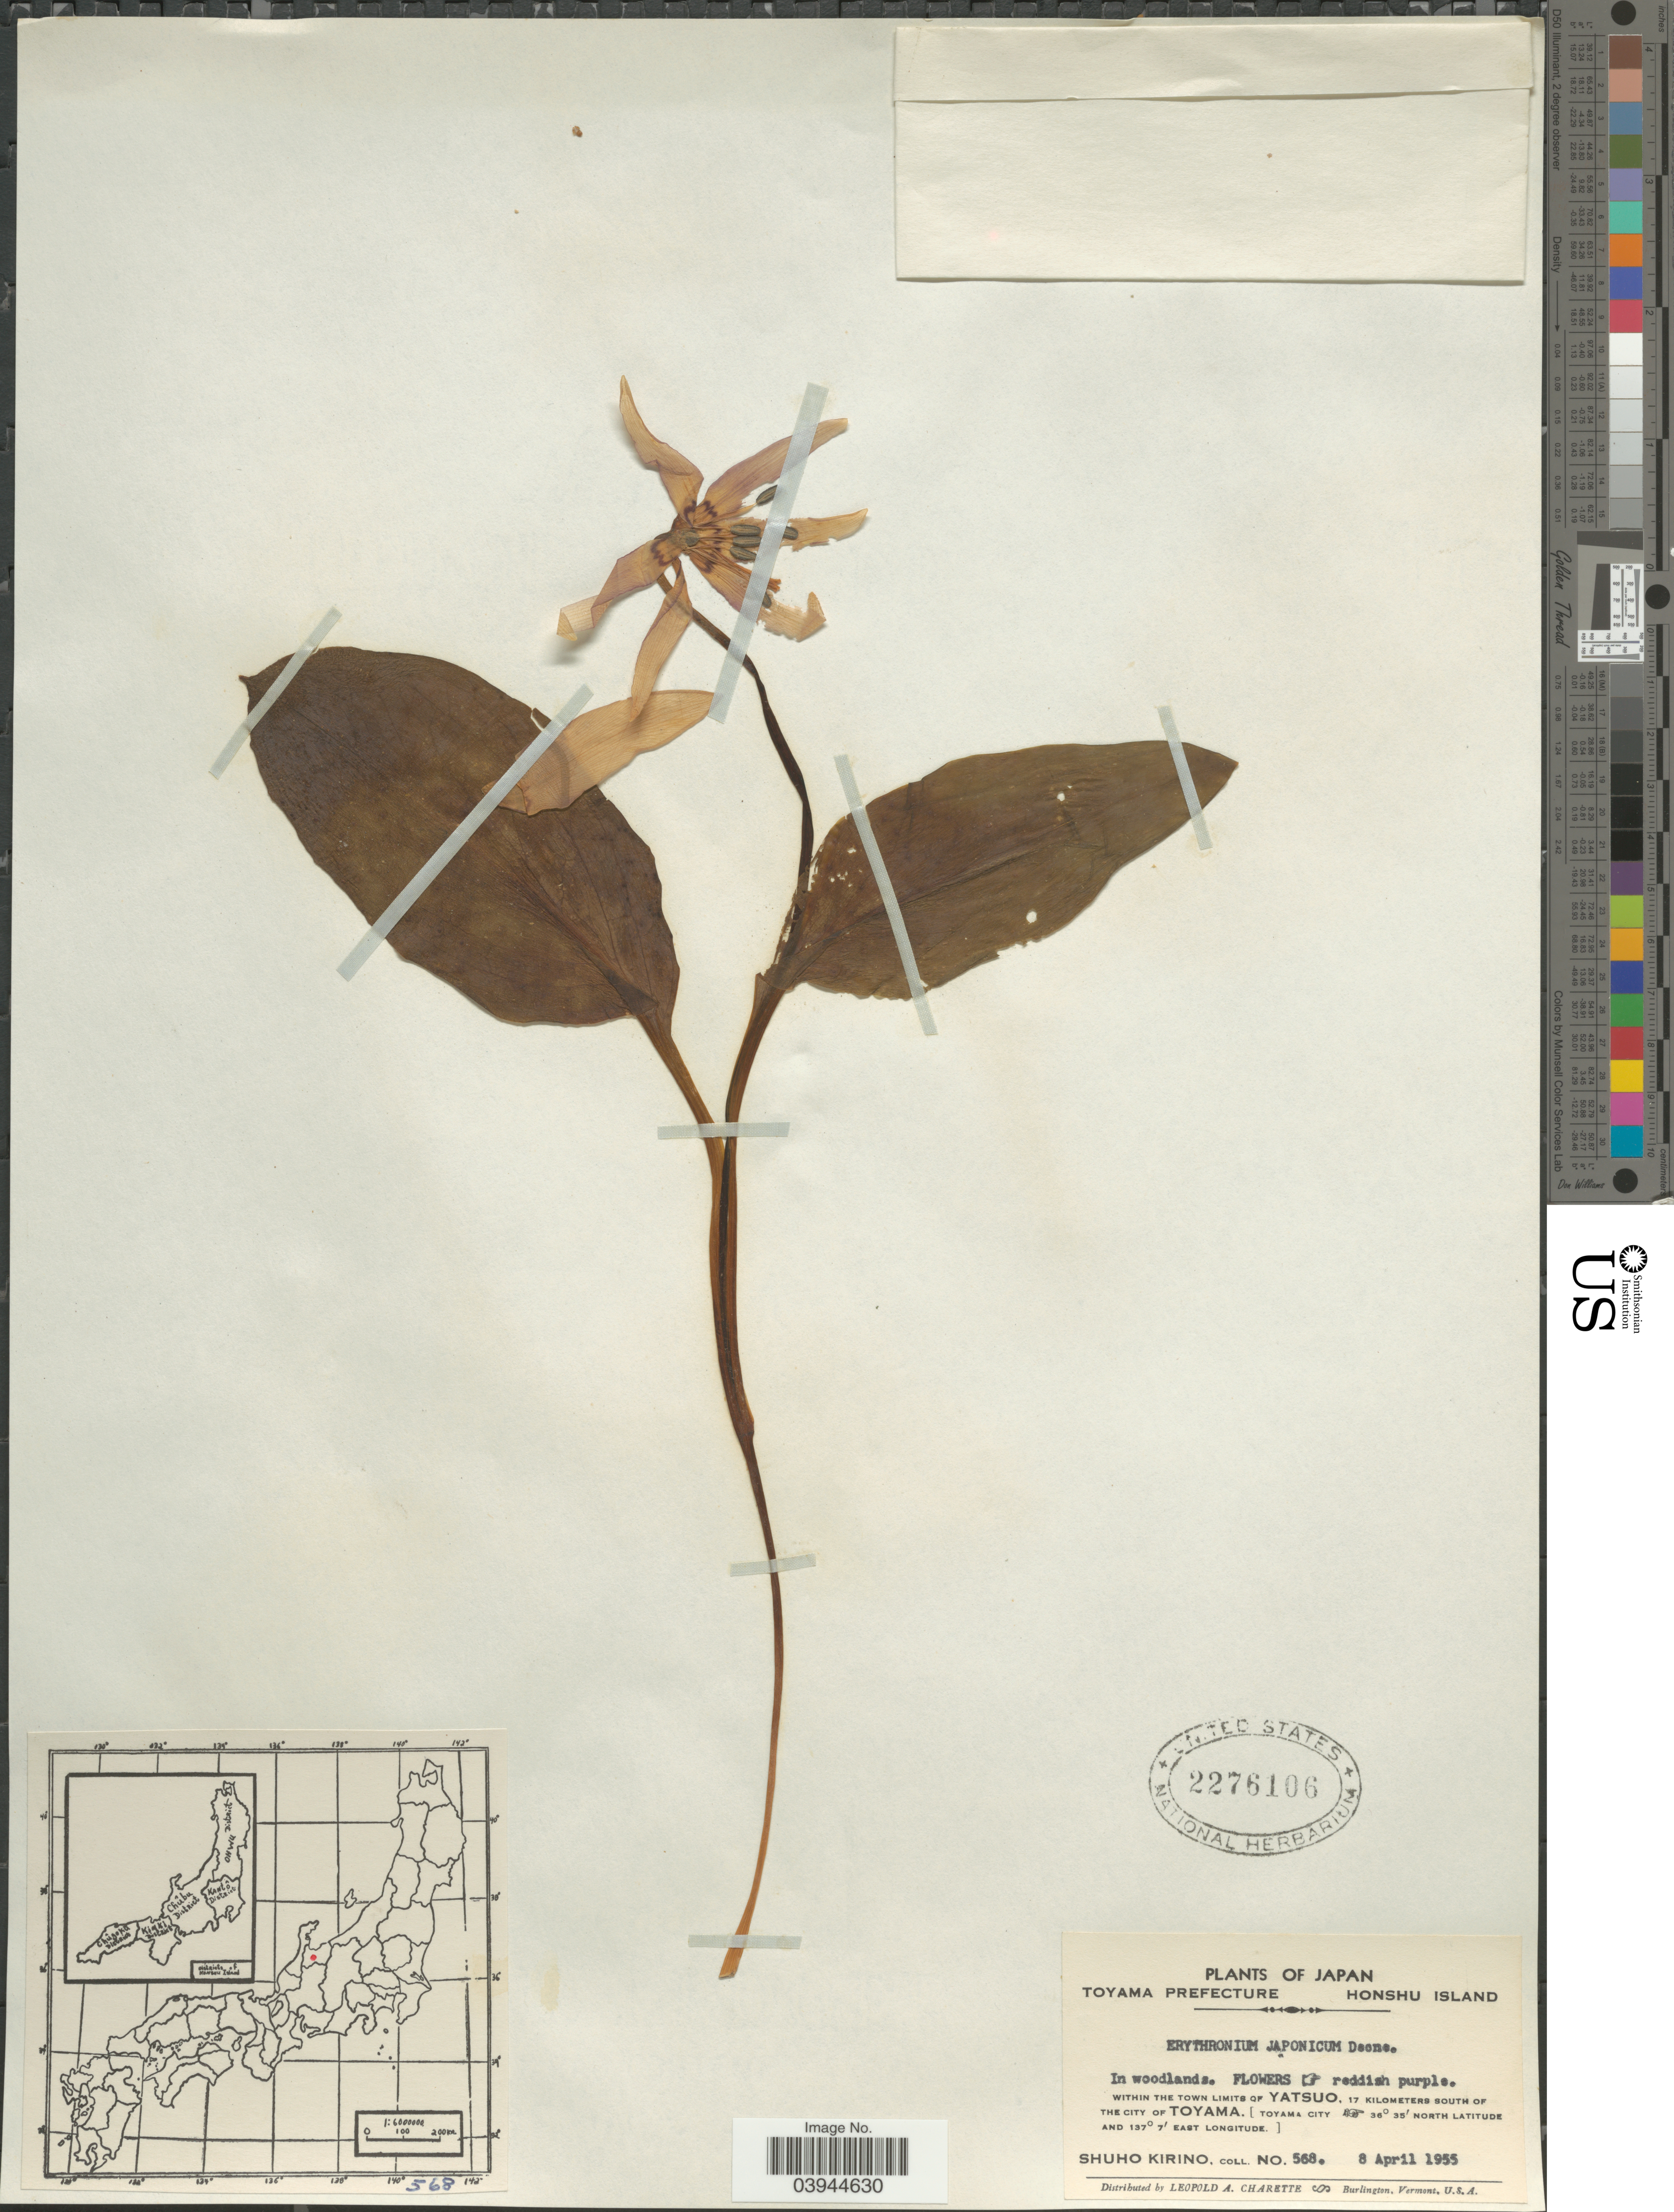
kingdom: Plantae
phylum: Tracheophyta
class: Liliopsida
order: Liliales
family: Liliaceae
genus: Erythronium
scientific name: Erythronium japonicum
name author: Poit.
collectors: S. Kirino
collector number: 568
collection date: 1955-04-08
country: Japan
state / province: Toyama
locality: Honshu Island. Within the town limits of Yatsuo, 17 kilometers south of the city of Toyama. [Toyama City].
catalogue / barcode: US 2276106